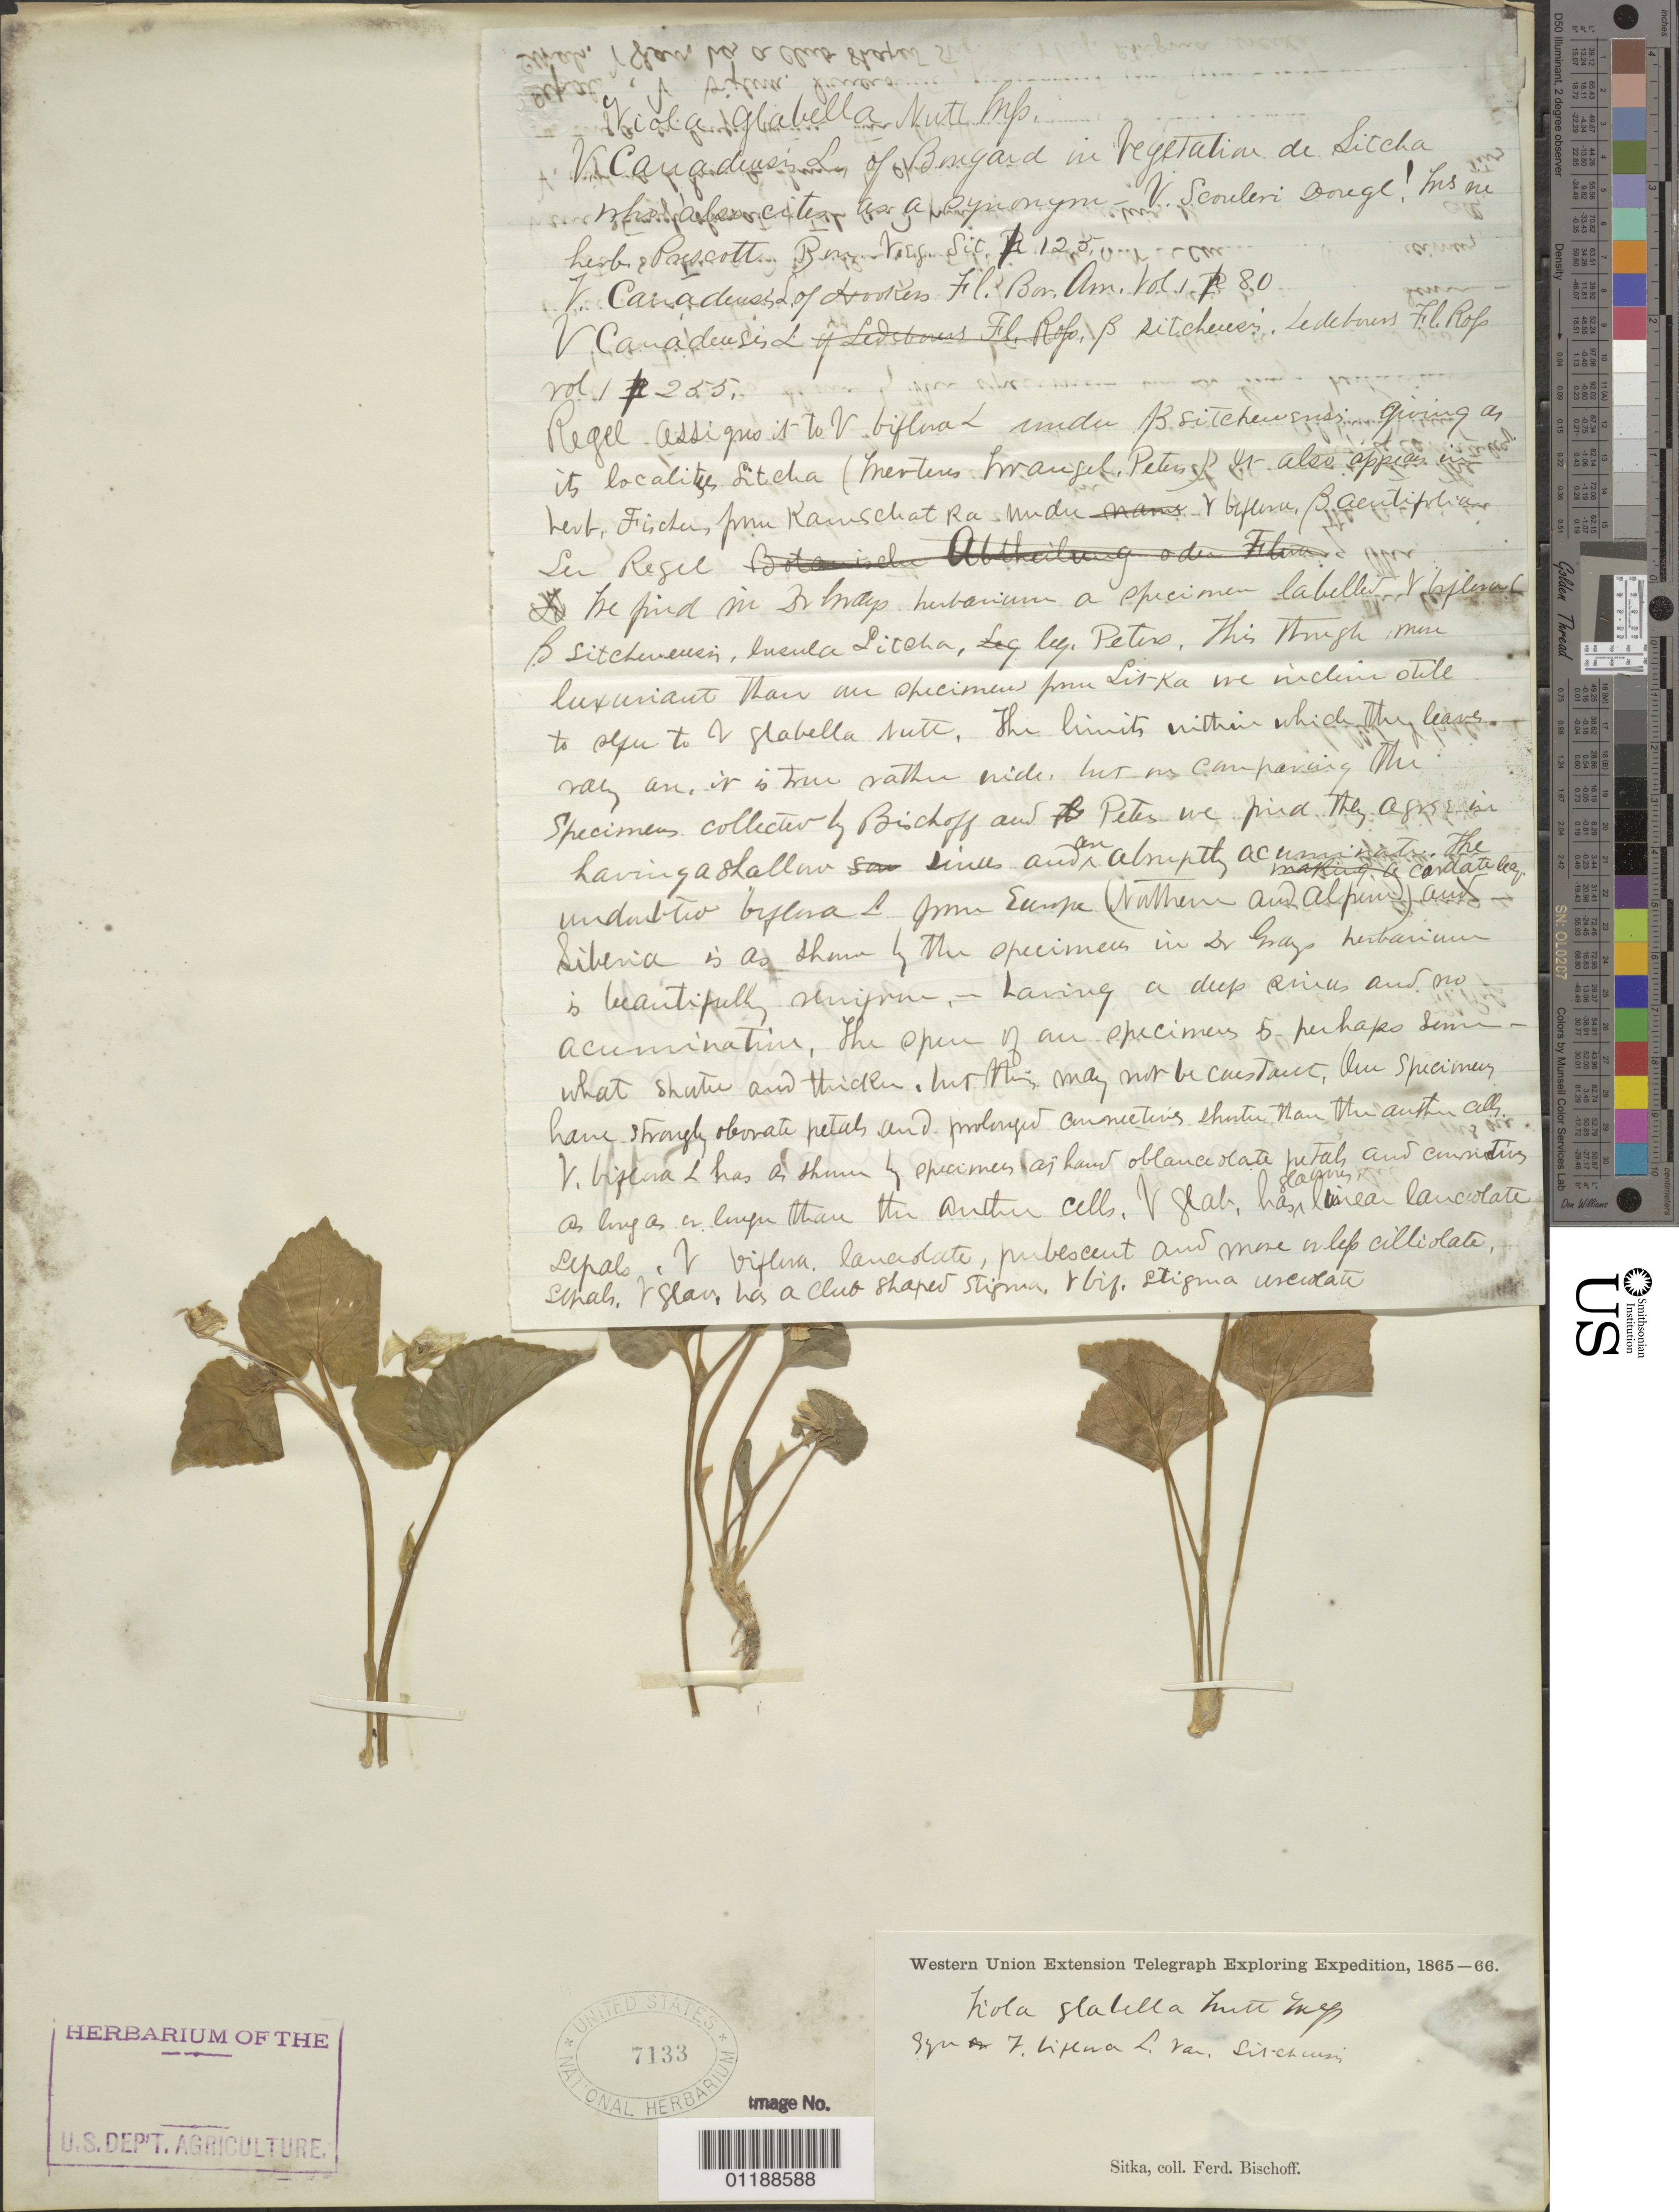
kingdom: Plantae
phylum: Tracheophyta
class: Magnoliopsida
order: Malpighiales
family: Violaceae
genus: Viola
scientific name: Viola glabella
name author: Nutt.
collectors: F. Bischoff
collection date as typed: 1865 to -- --- 1866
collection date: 1865/1866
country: United States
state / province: Alaska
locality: Sitka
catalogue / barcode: US 7133